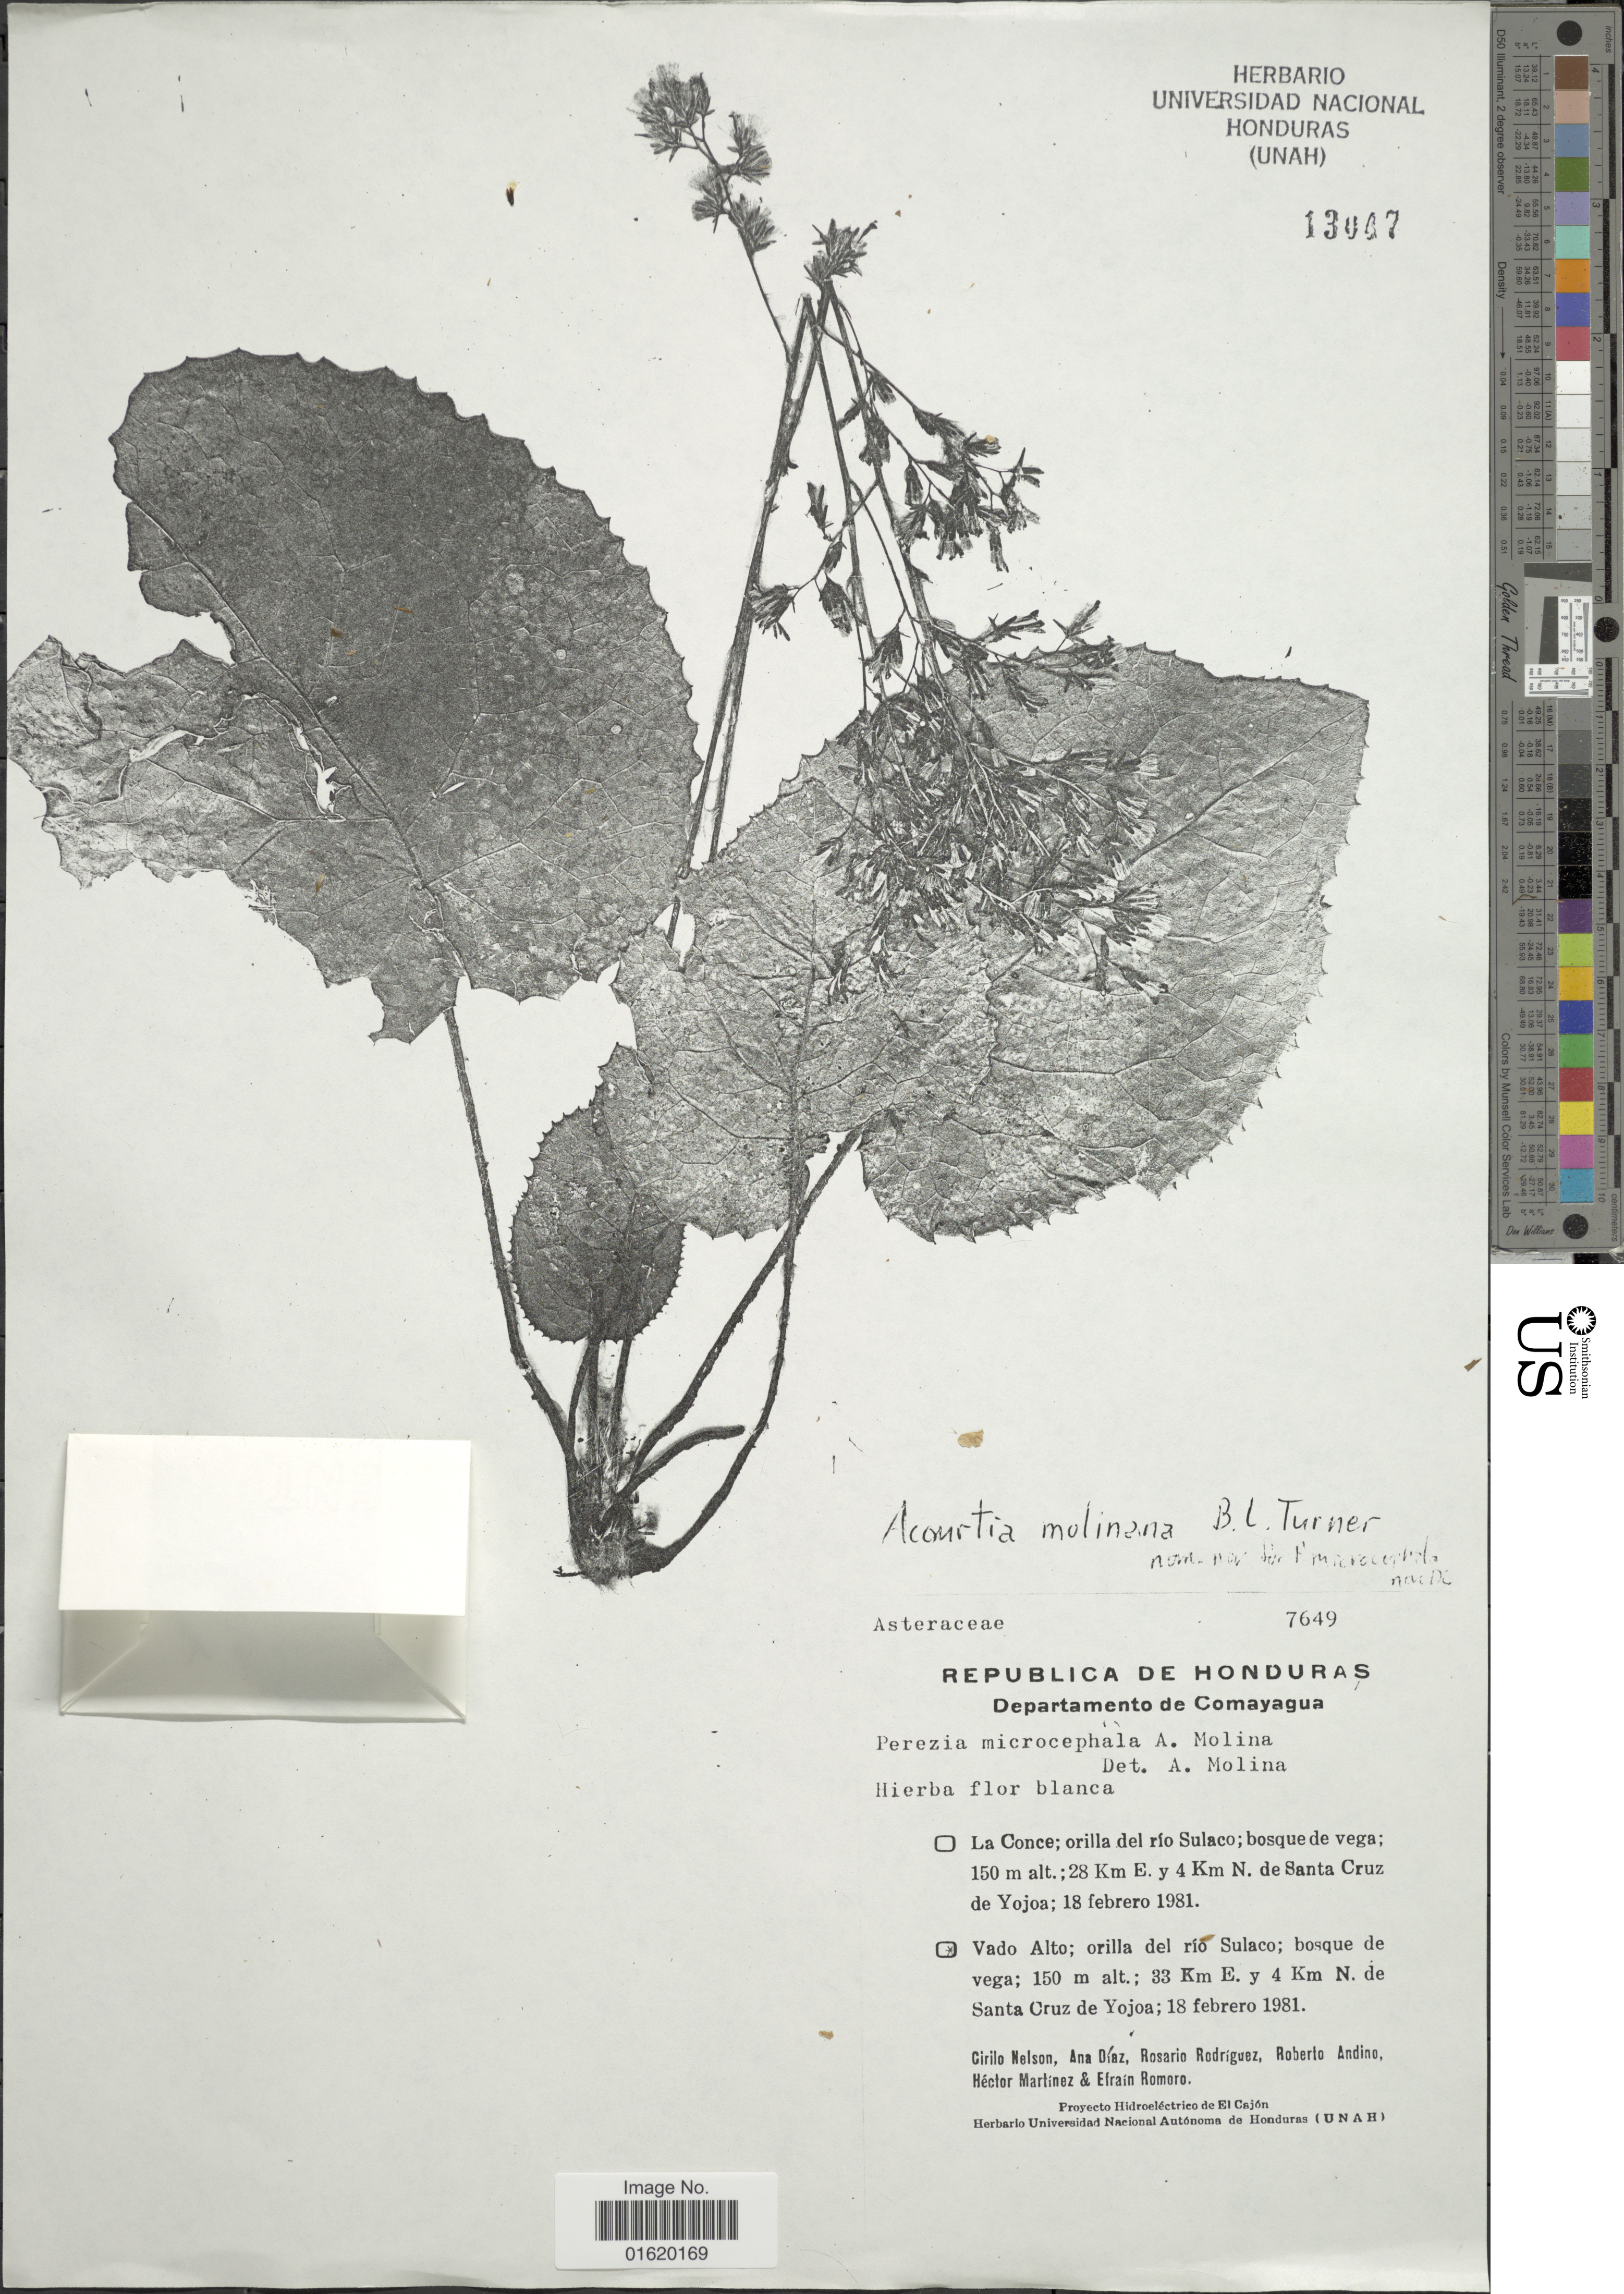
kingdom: Plantae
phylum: Tracheophyta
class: Magnoliopsida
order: Asterales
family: Asteraceae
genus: Acourtia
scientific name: Acourtia molinana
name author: B.L. Turner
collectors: C. H. Nelson, A. Diaz, R. Rodriguez, R. Andino & et al.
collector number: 7649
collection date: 1981-02-18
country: Honduras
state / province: Comayagua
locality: Vado Alto; orillo del río Sulaco; bosque de vega; 150 m alt.; 33 km E. y 4 Km N. de Santa Cruz de Yojoa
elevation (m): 150